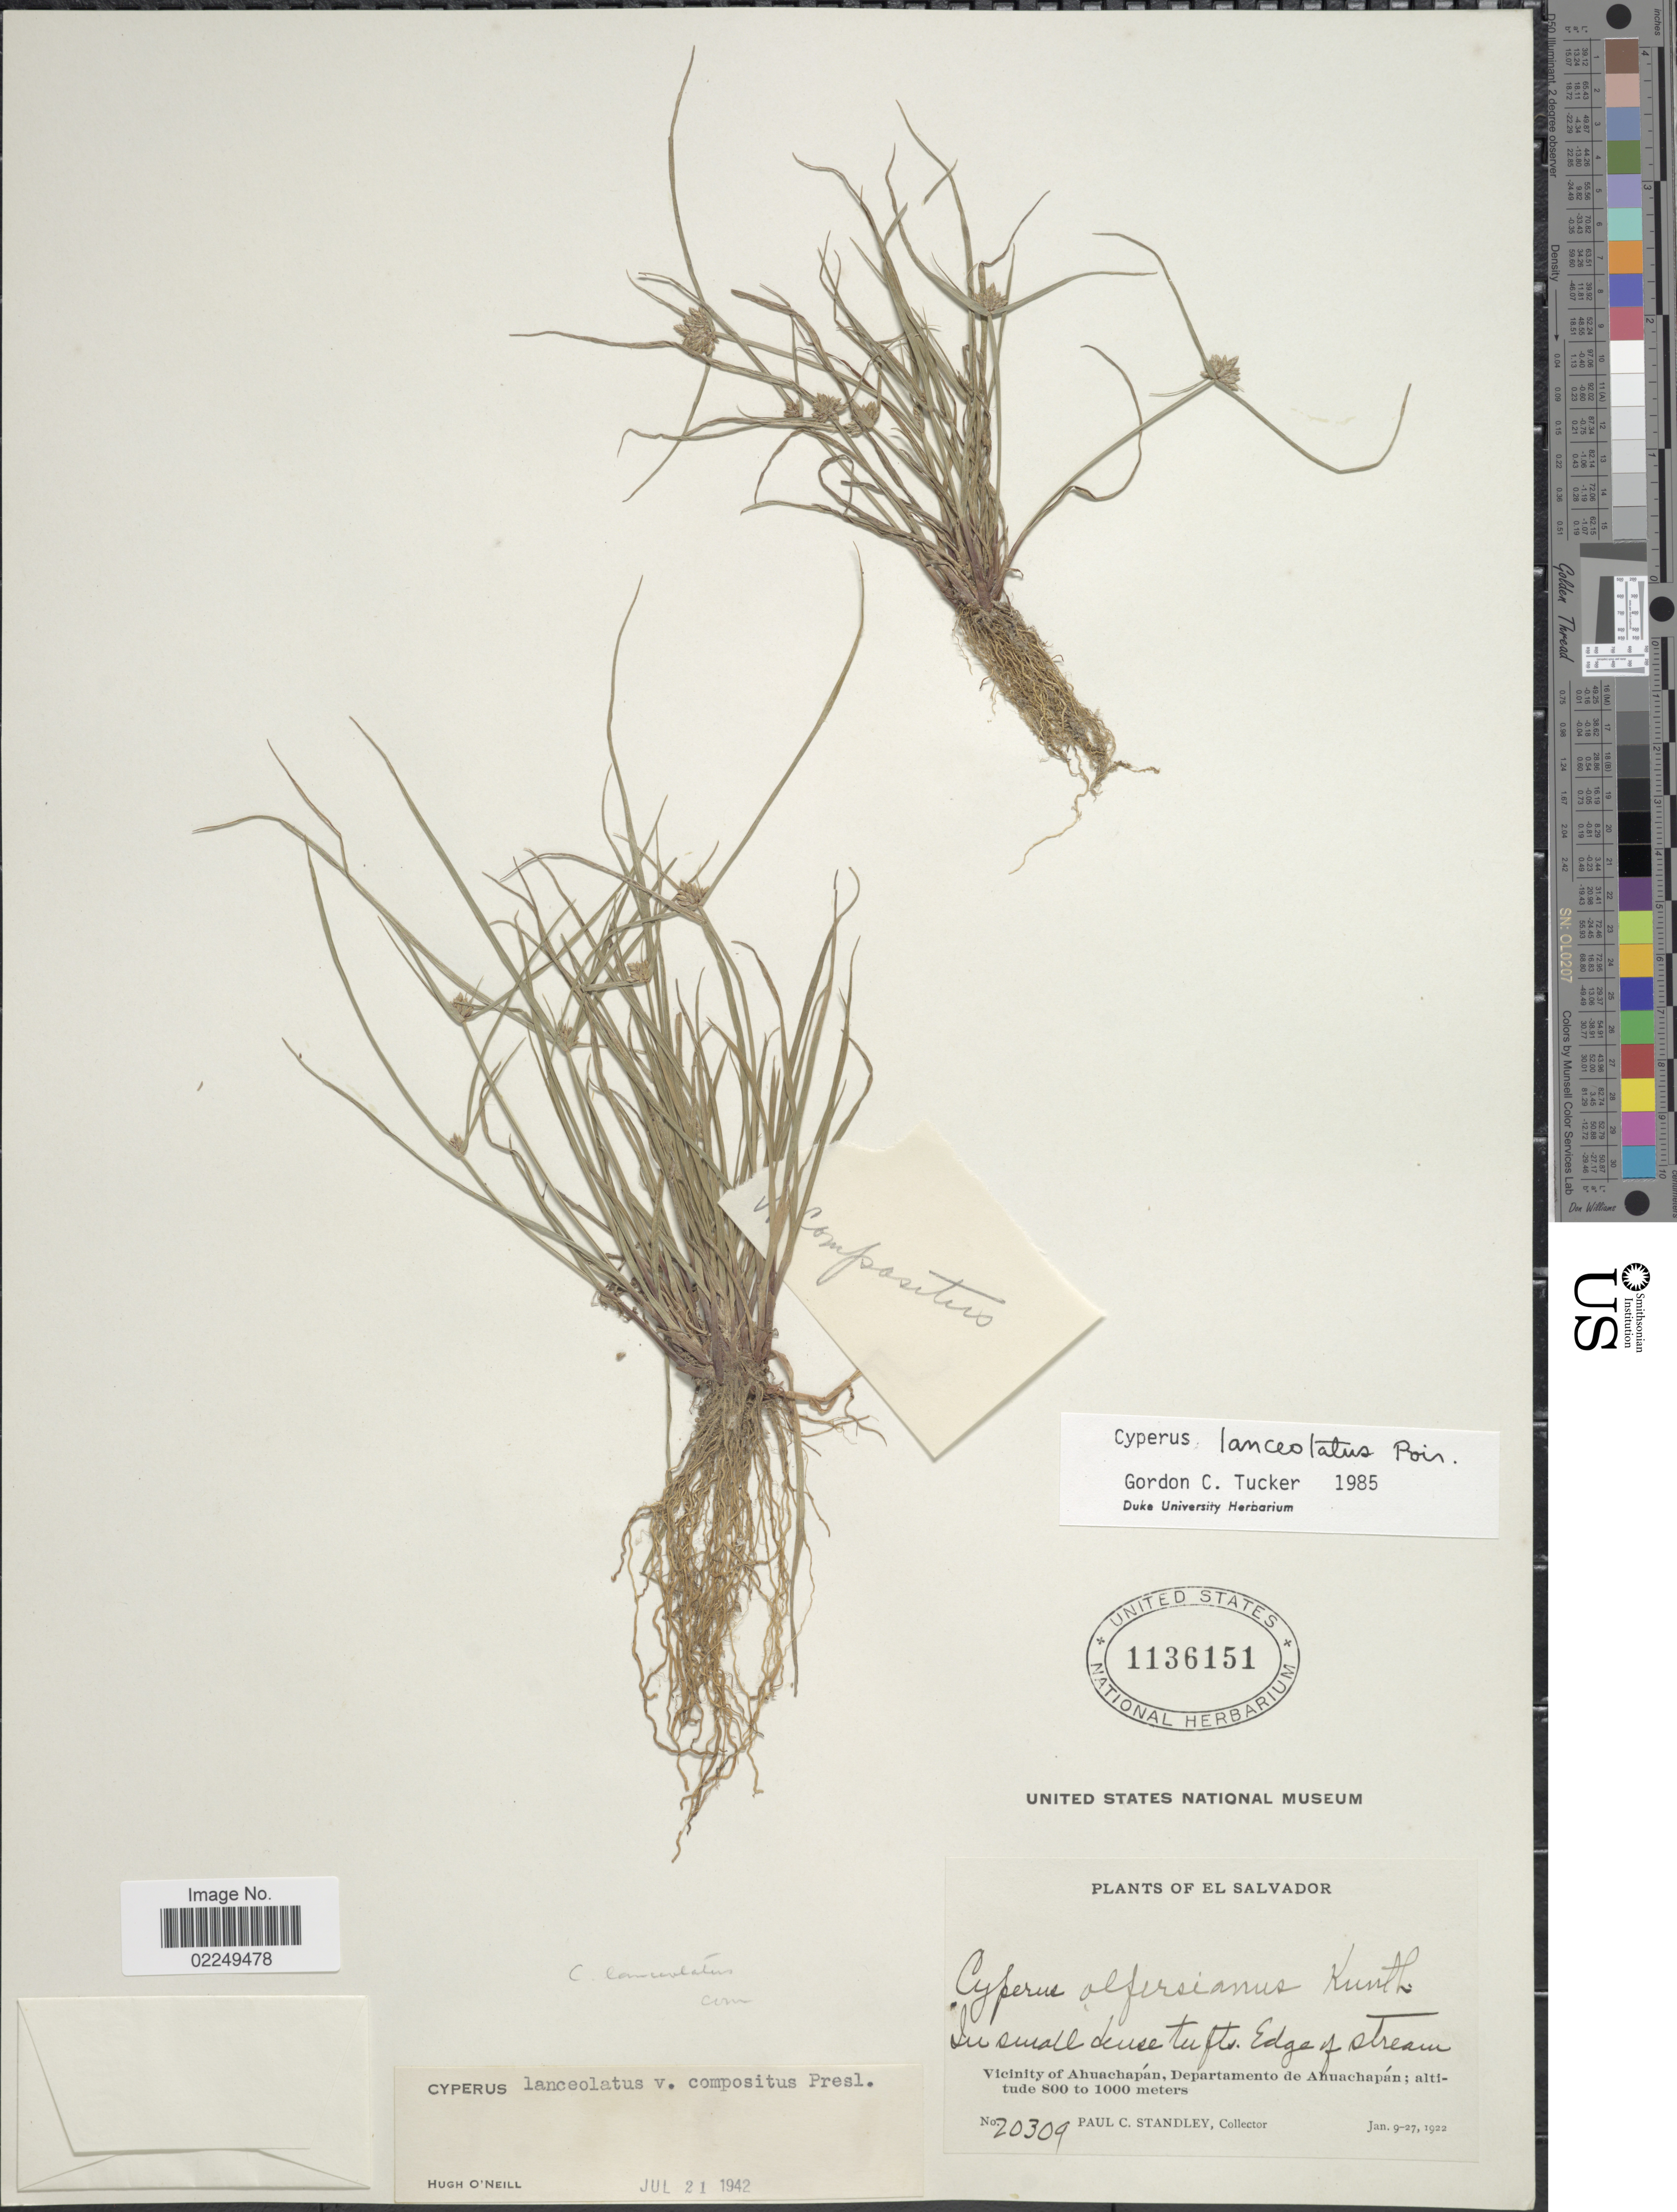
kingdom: Plantae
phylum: Tracheophyta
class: Liliopsida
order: Poales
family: Cyperaceae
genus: Cyperus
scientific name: Cyperus lanceolatus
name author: Poir.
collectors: P. C. Standley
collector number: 20309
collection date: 1922-01-09/1922-01-27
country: El Salvador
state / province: Ahuachapan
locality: Vicinity of Ahuachapan, Departamento de Ahuachapan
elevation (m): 800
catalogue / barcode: US 1136151